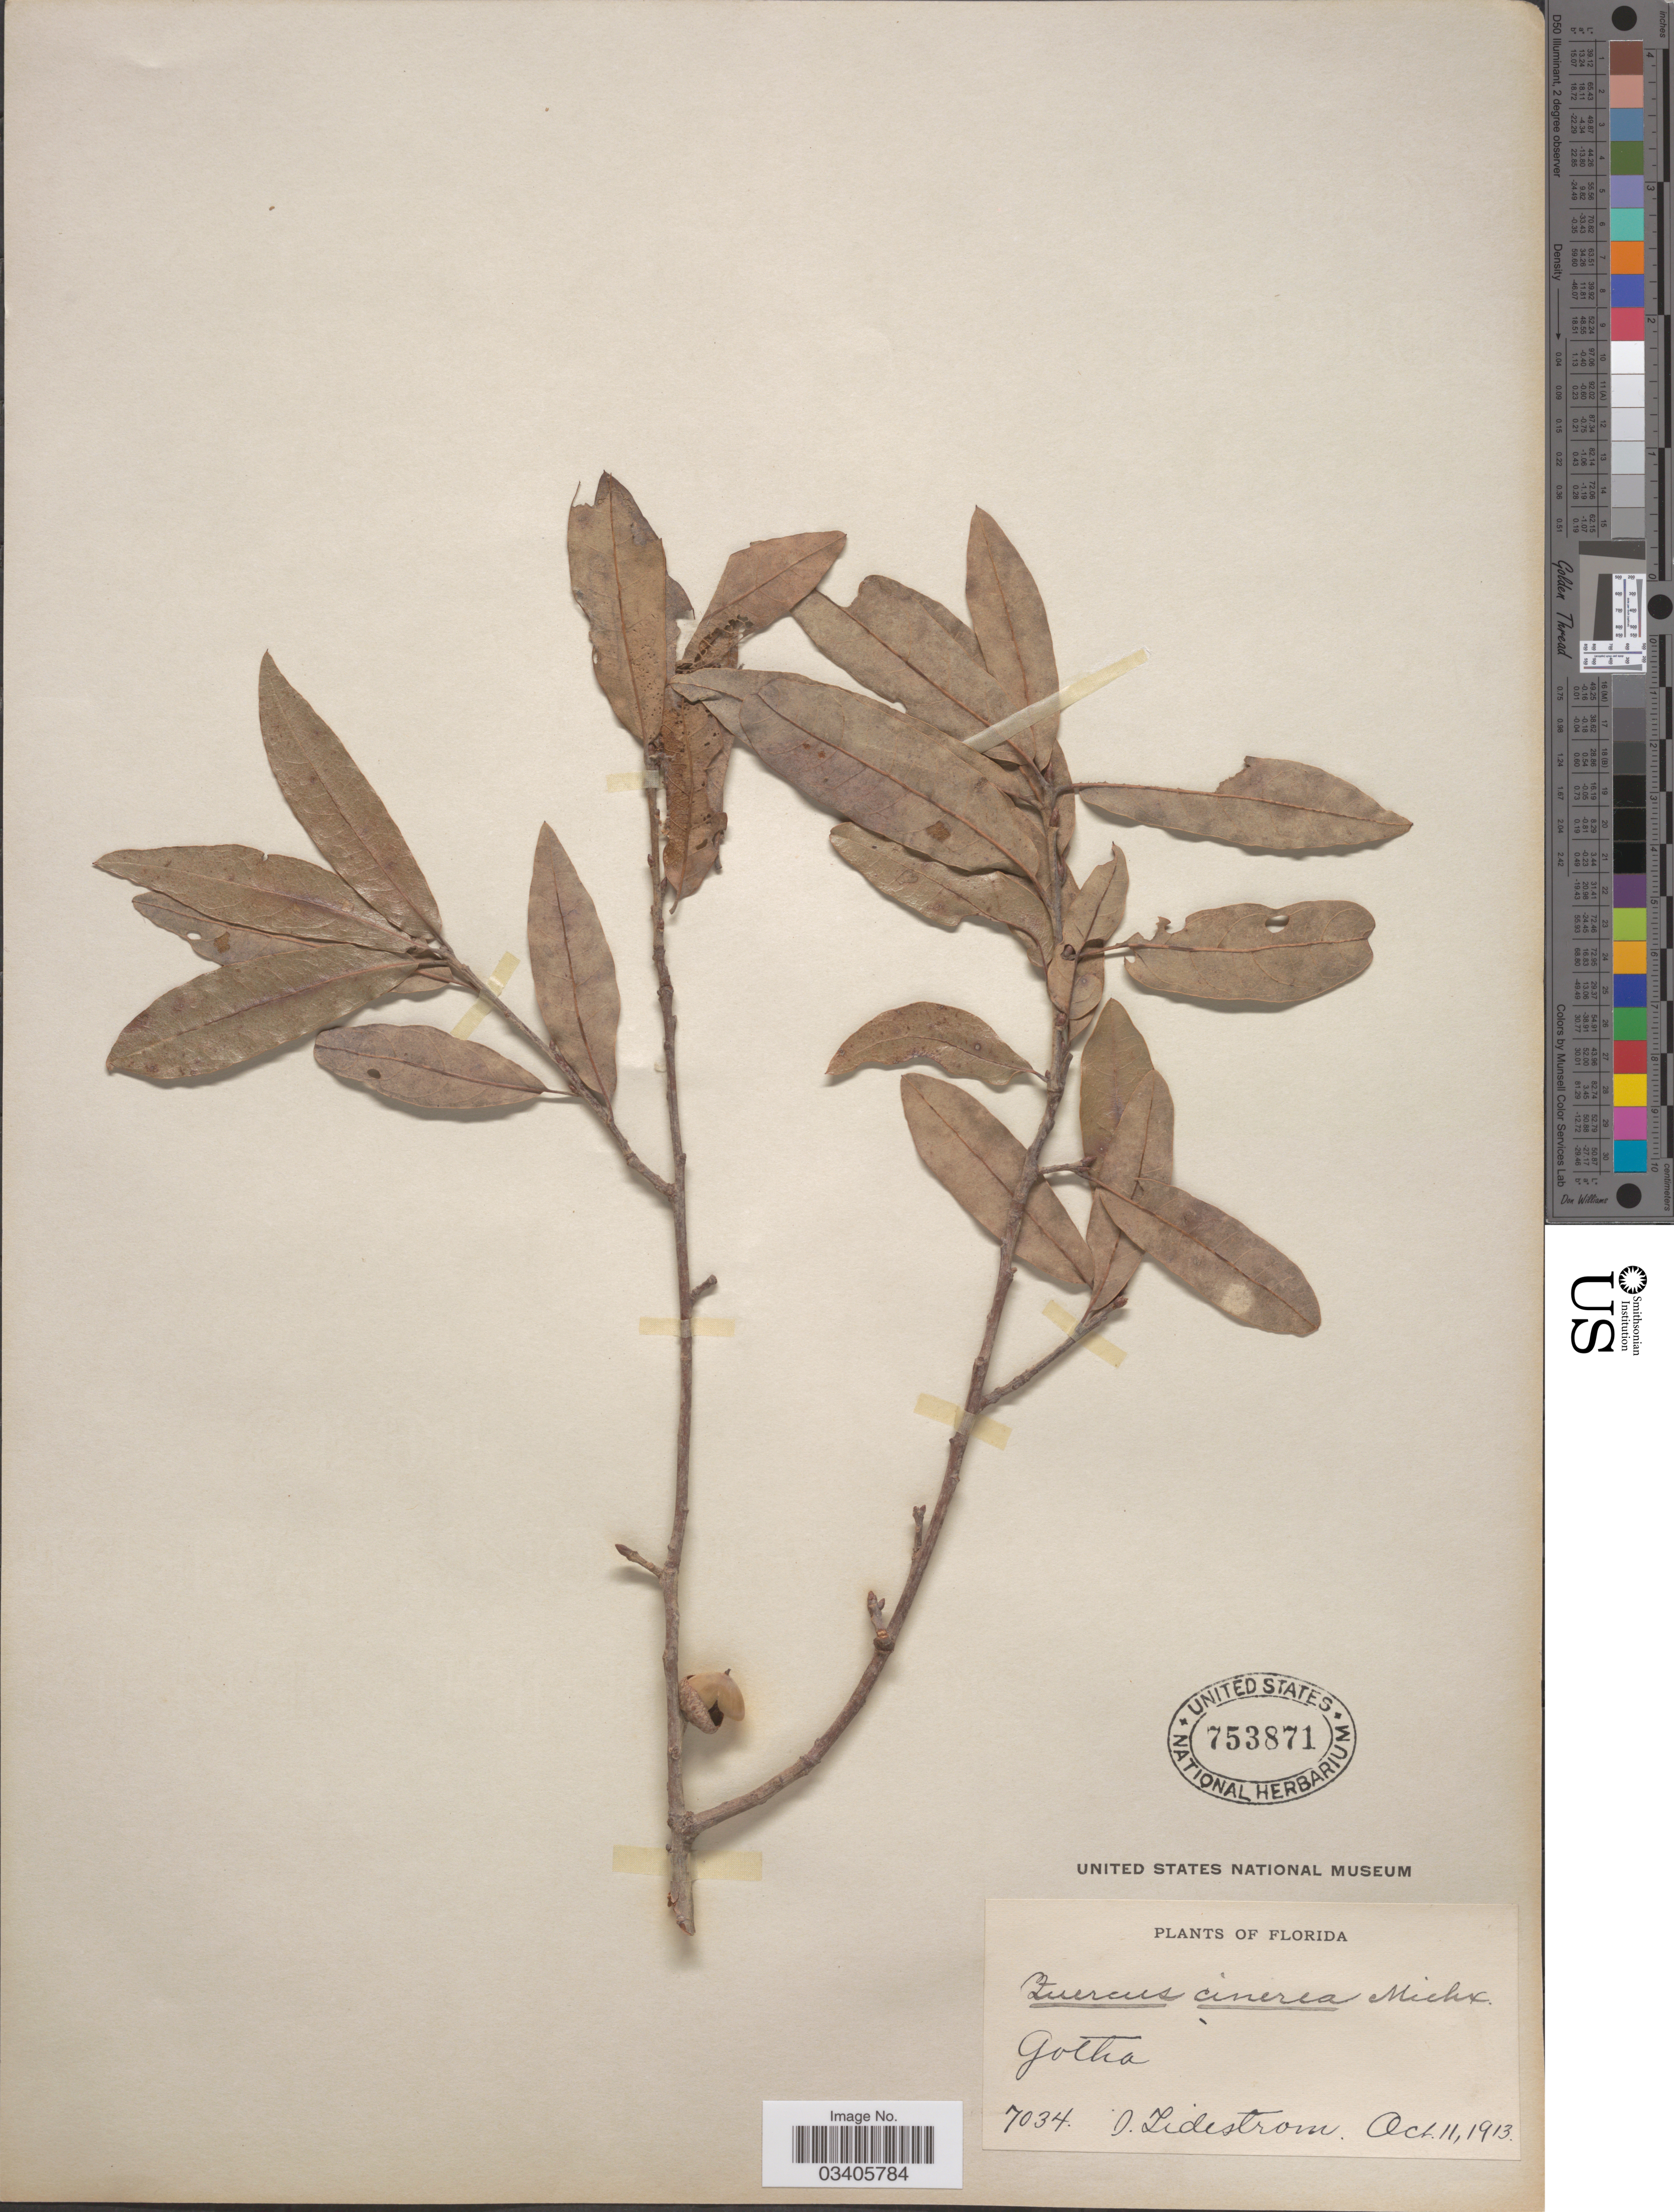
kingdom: Plantae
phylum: Tracheophyta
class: Magnoliopsida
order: Fagales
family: Fagaceae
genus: Quercus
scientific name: Quercus incana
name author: W. Bartram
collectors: I. F. Tidestrom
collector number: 7034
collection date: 1913-10-11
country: United States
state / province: Florida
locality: Gotha.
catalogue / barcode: US 753871